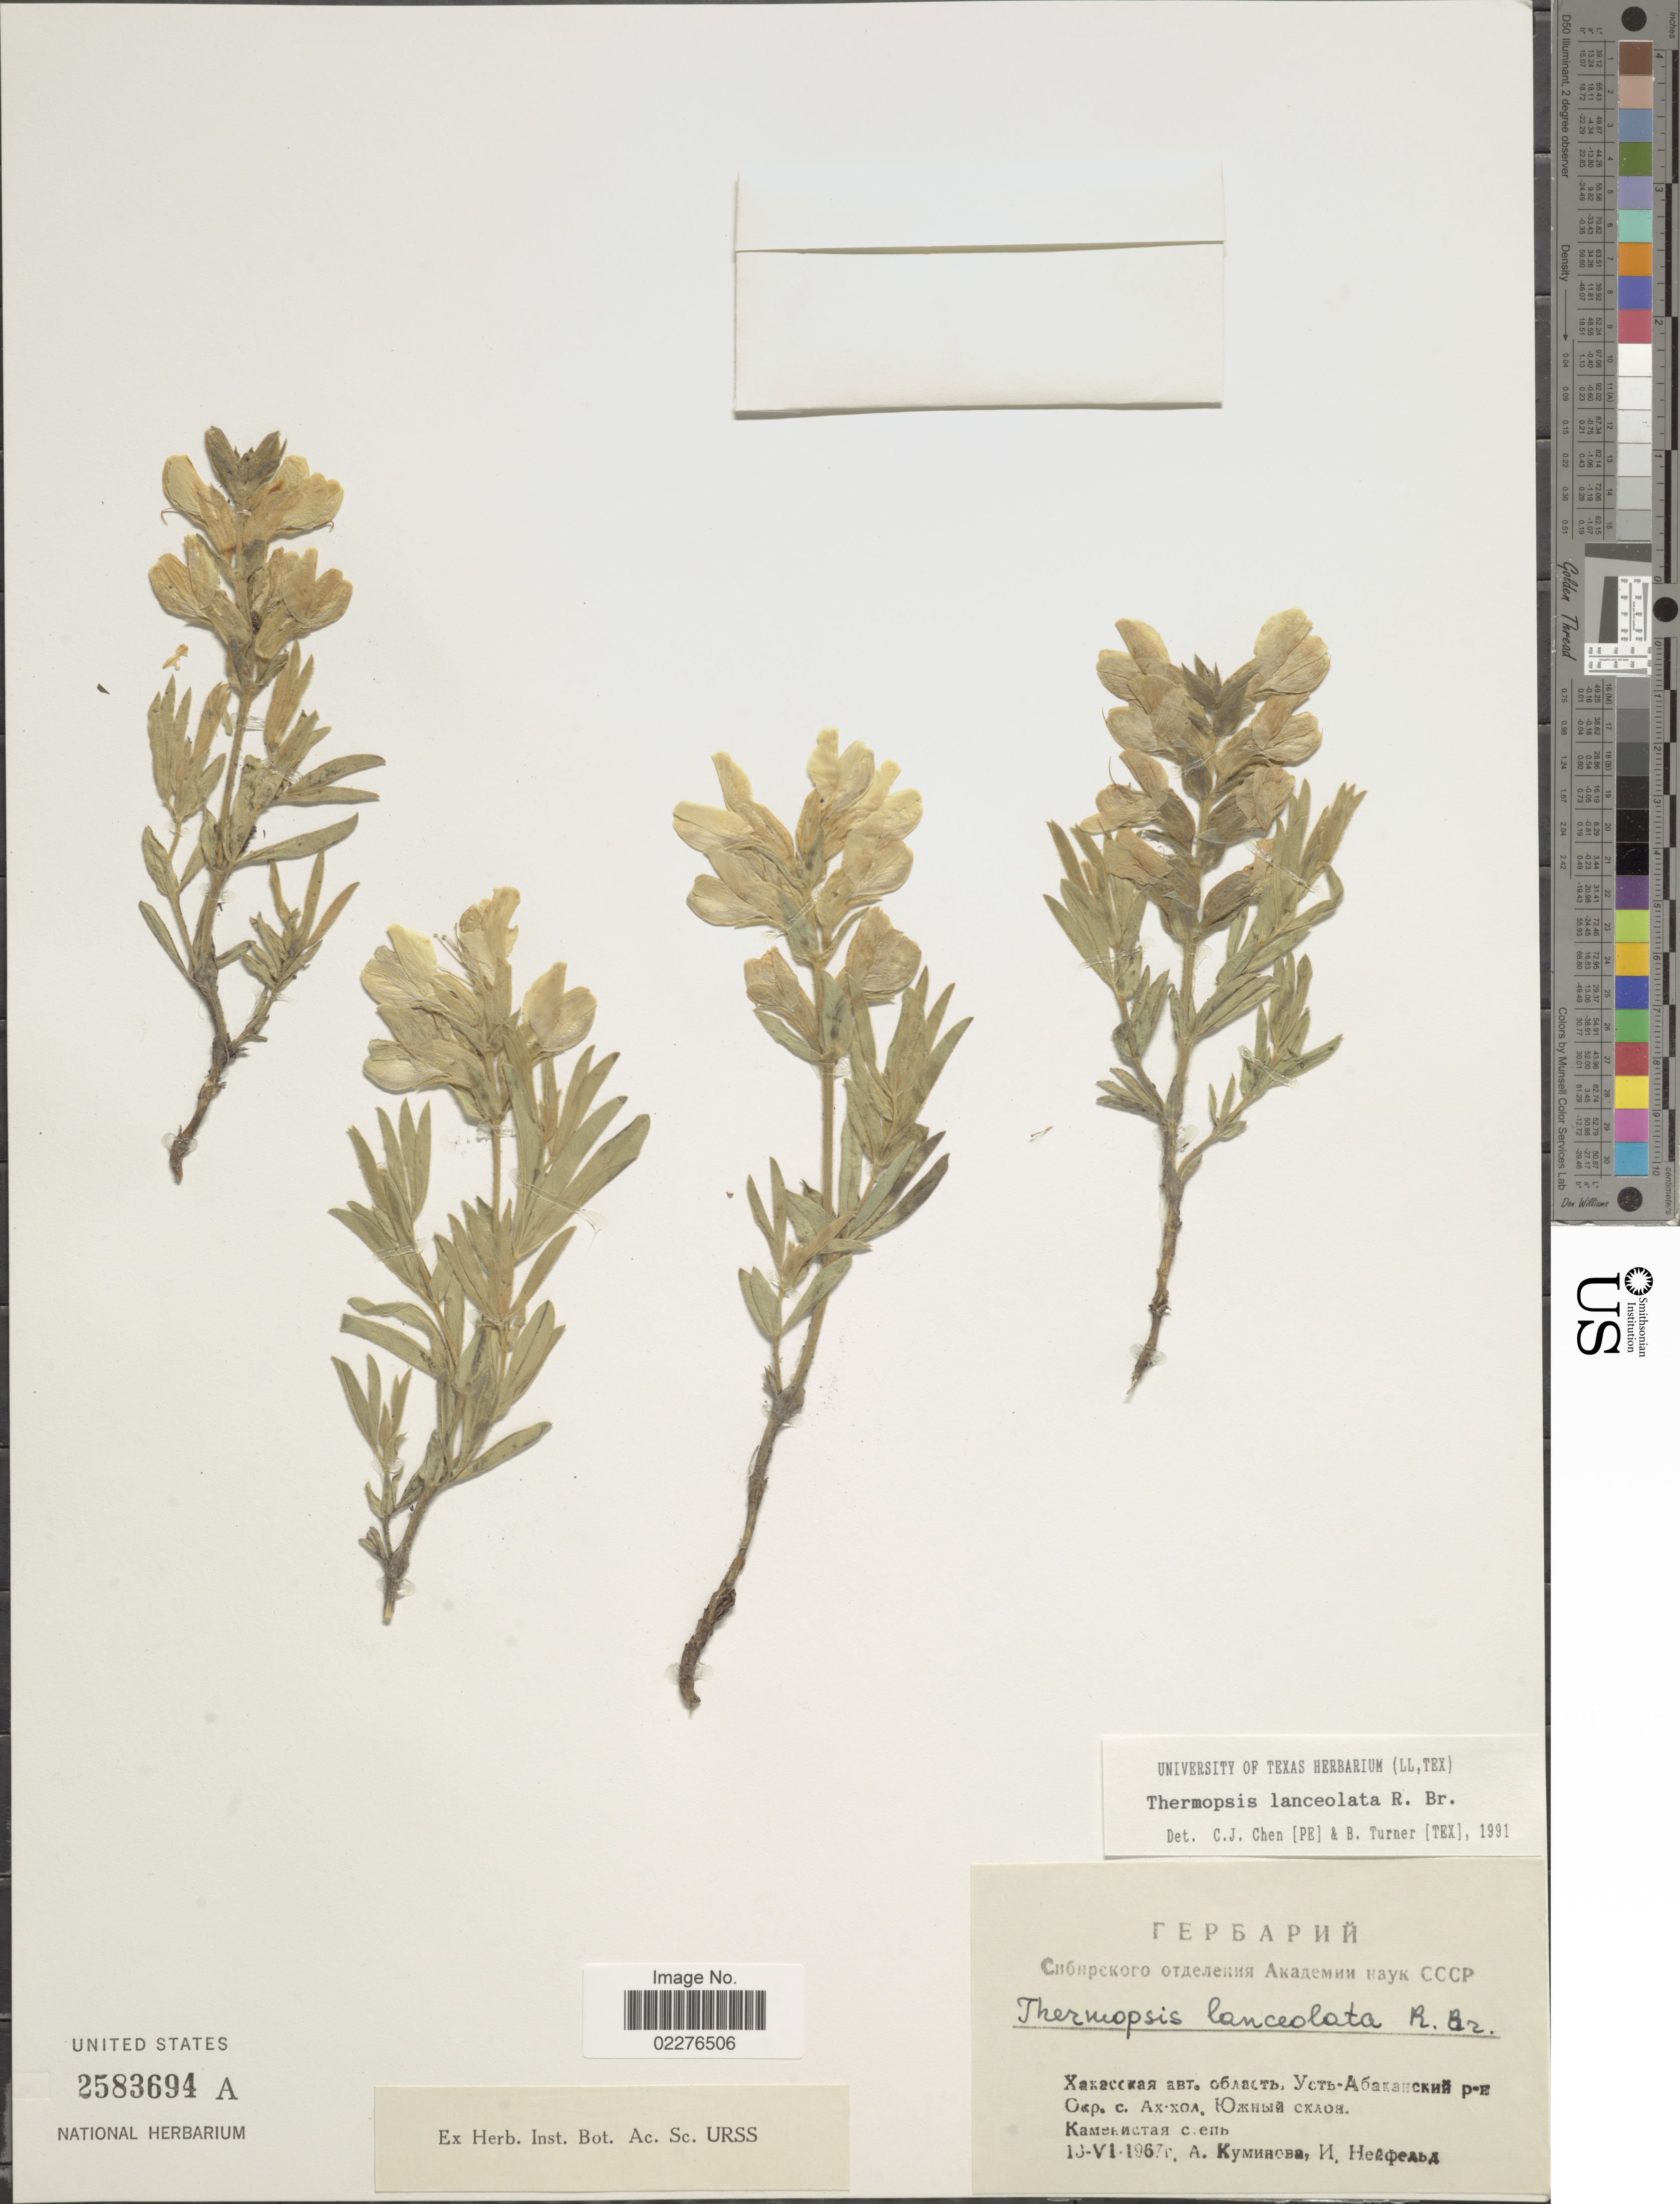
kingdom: Plantae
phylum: Tracheophyta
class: Magnoliopsida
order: Fabales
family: Fabaceae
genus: Thermopsis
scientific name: Thermopsis lanceolata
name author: R. Br.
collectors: Collector illegible & Collector illegible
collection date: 1967-06-13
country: U.S.S.R.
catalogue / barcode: US 2583694A